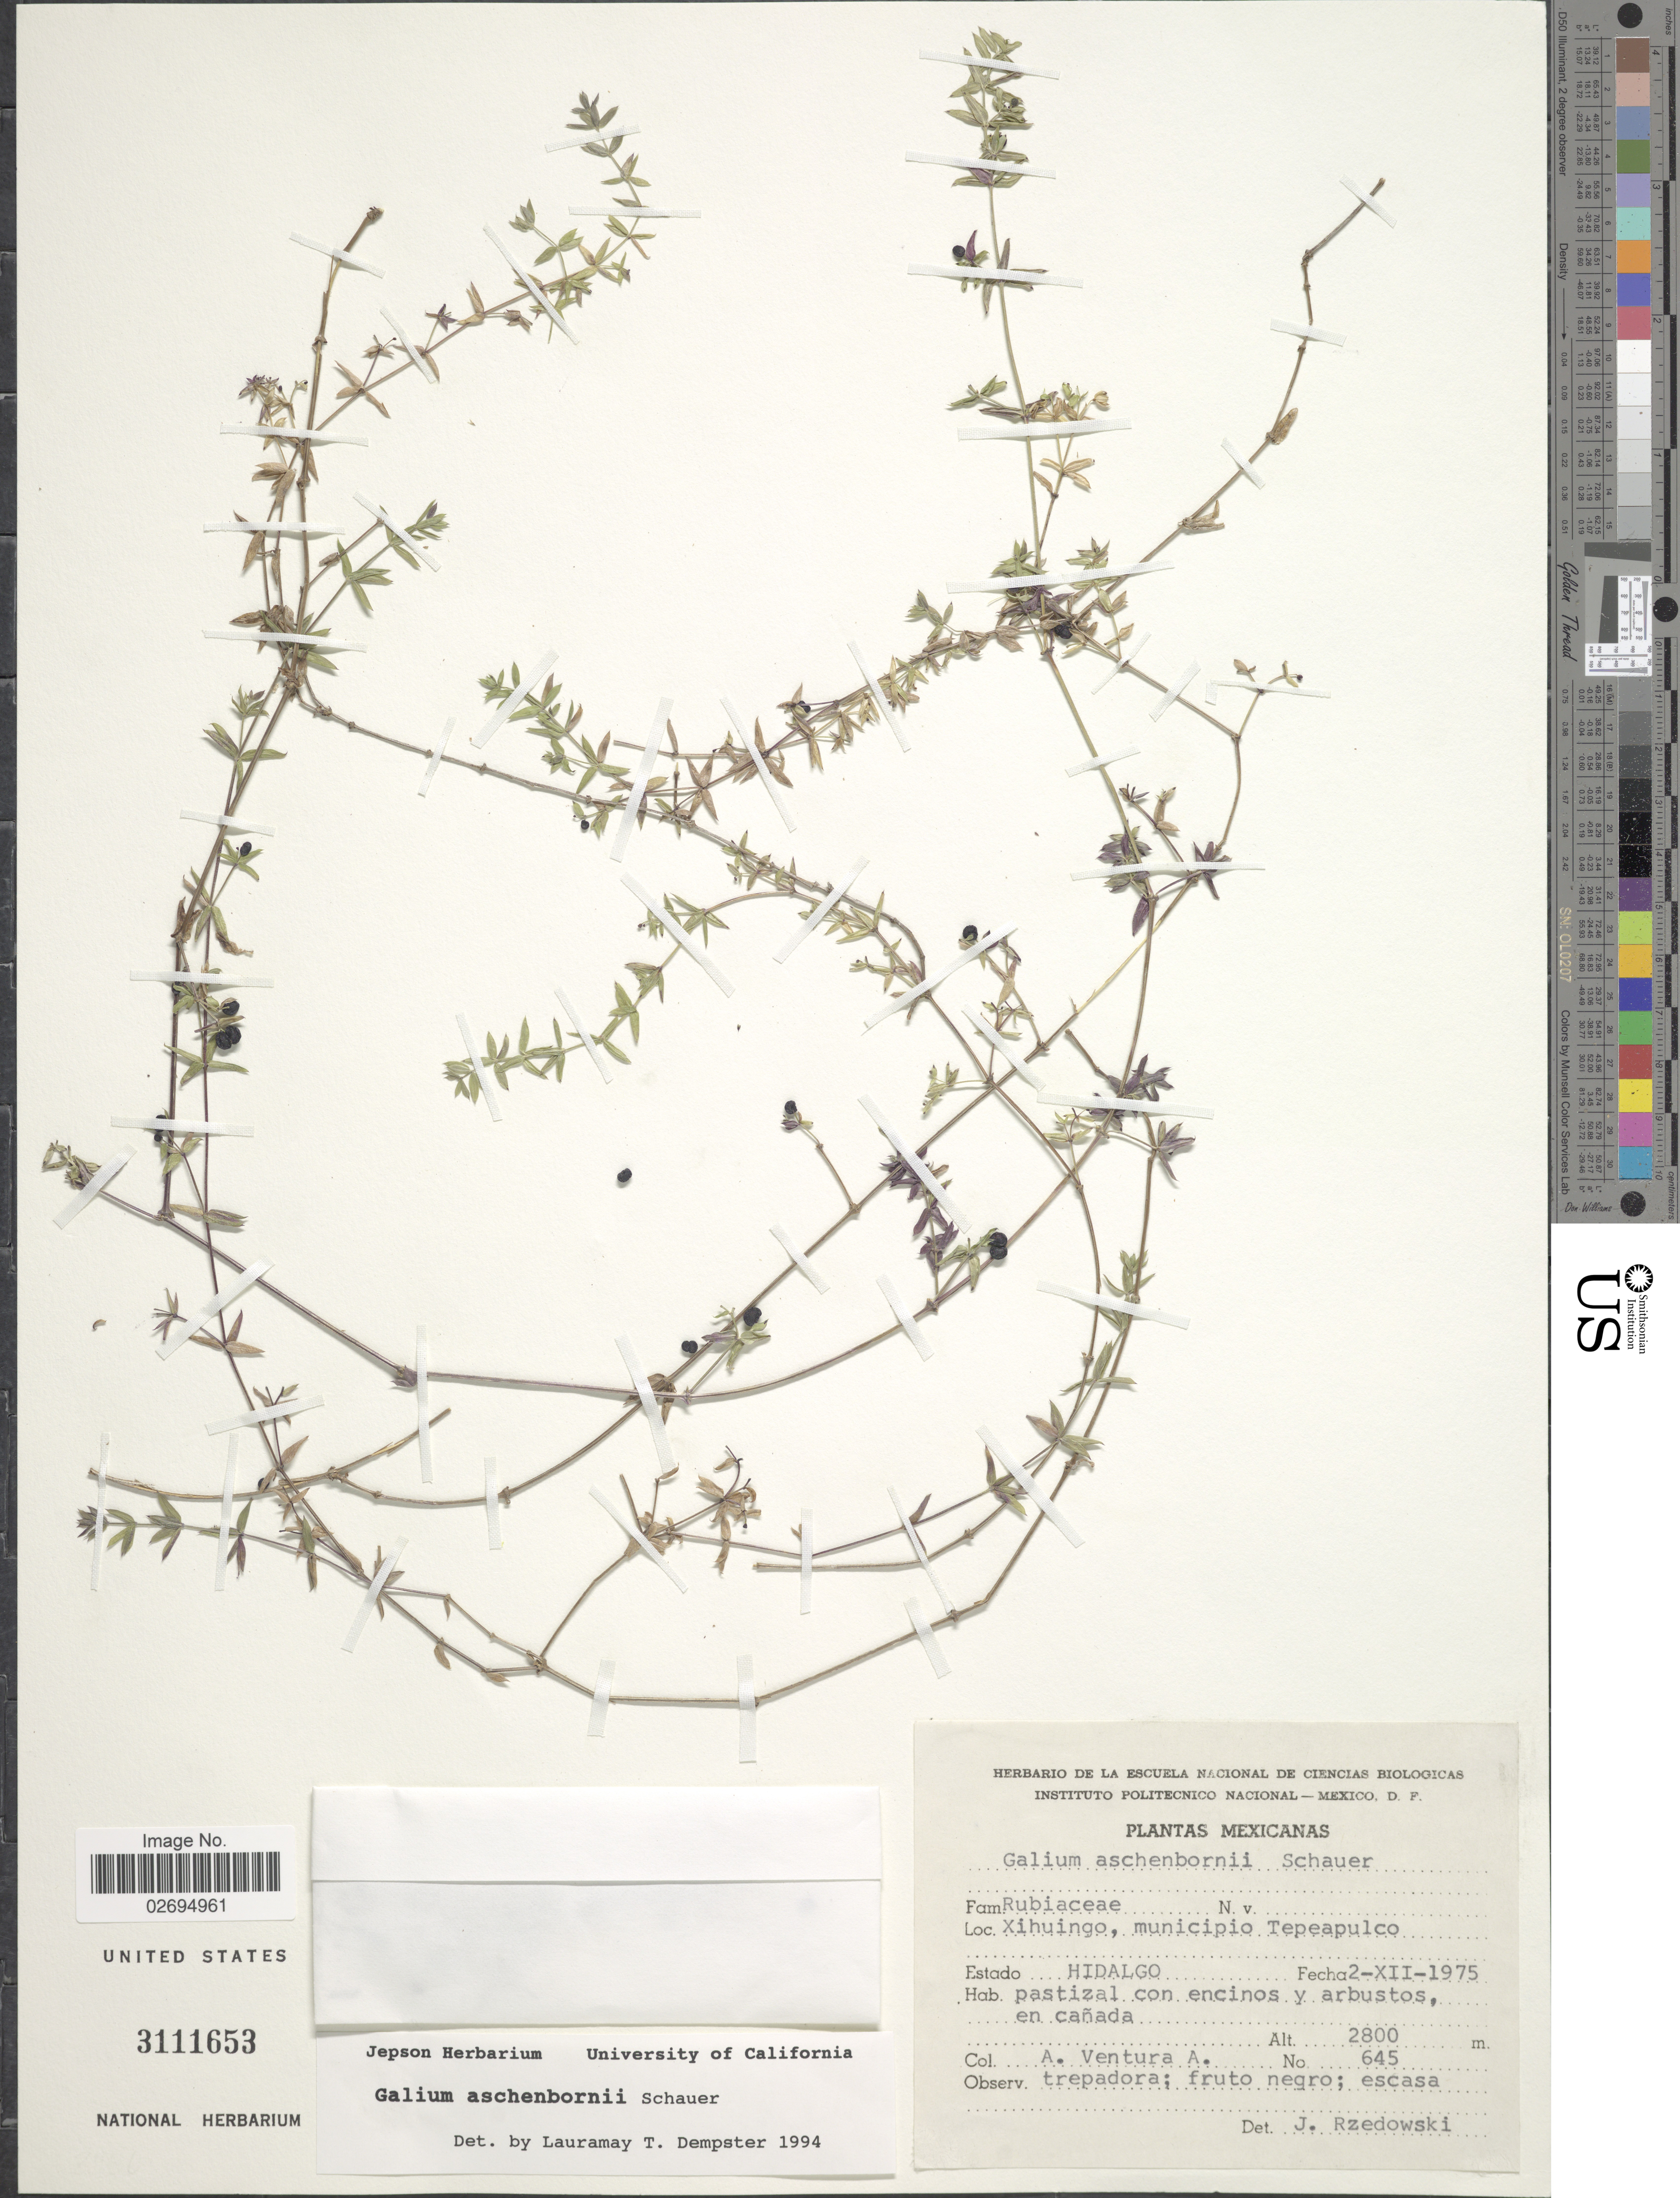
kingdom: Plantae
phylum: Tracheophyta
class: Magnoliopsida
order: Gentianales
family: Rubiaceae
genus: Galium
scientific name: Galium aschenbornii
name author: Schauer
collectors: A. Ventura A.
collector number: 645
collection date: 1975-12-02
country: Mexico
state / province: Hidalgo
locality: Xihuingo, municipio Tepeapulco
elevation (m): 2800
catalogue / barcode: US 3111653